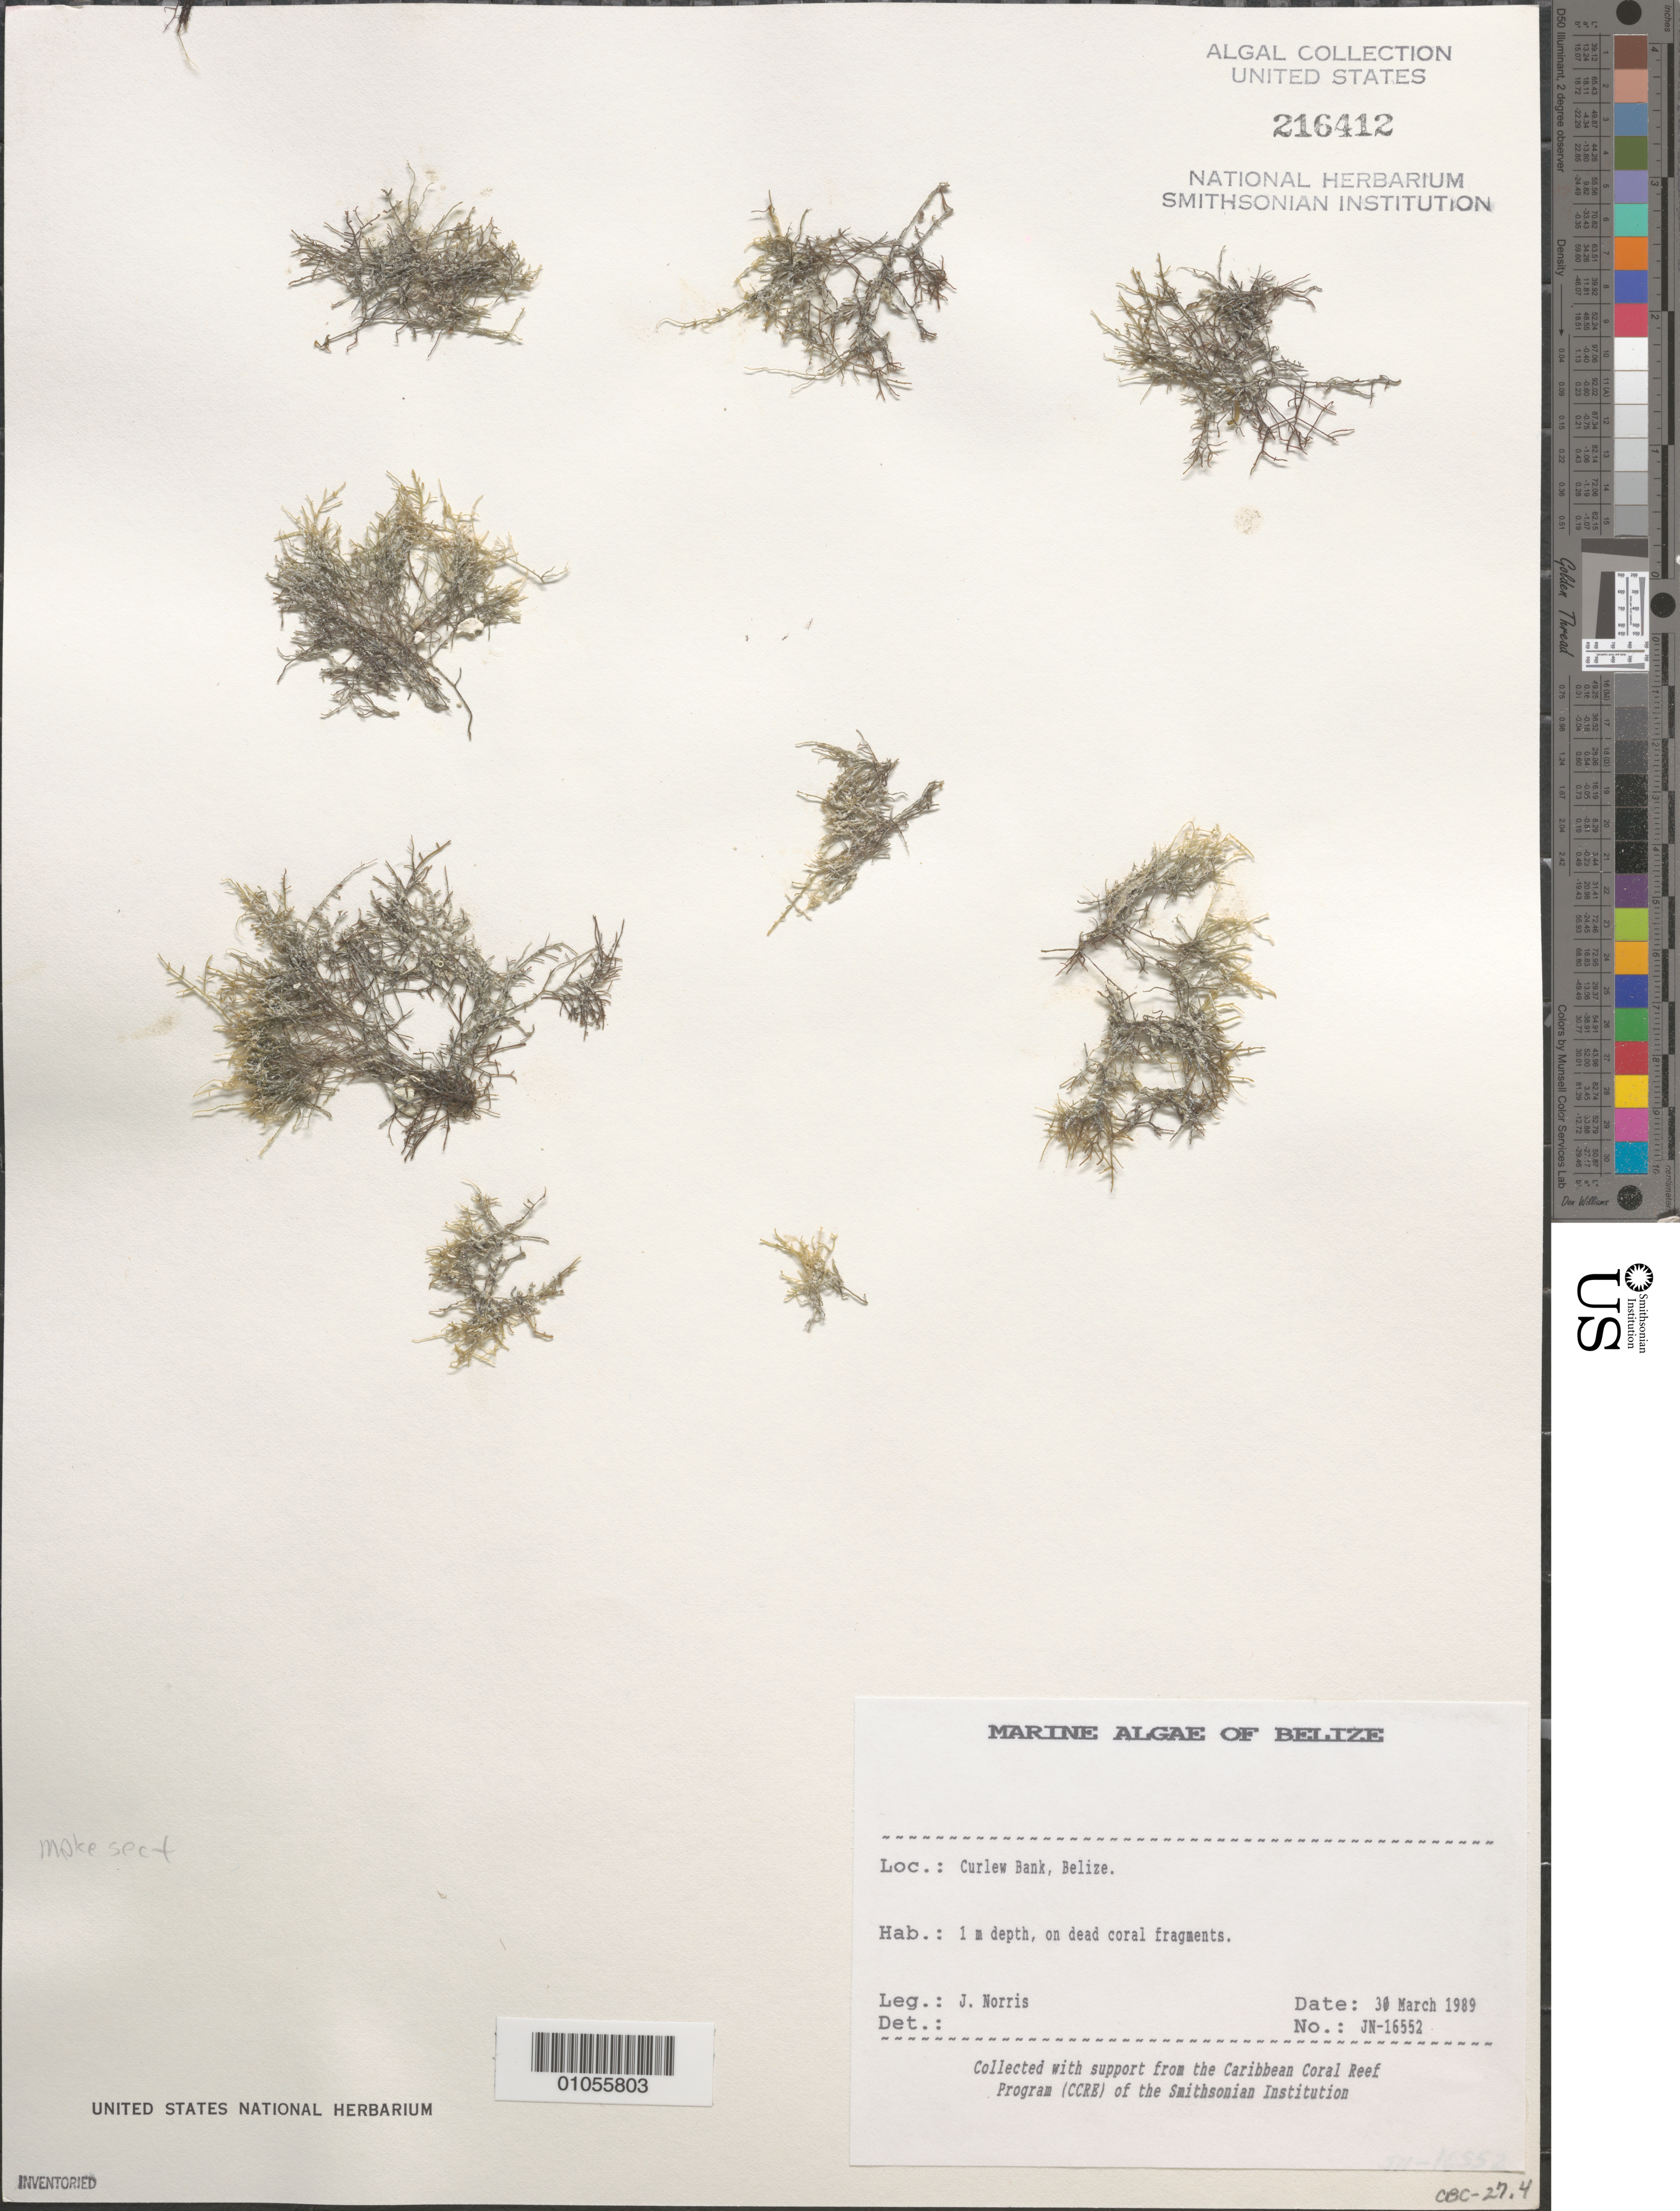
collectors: J. N. Norris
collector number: JN-16552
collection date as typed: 30 Mar 1989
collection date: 1989-03-30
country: Belize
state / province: Stann Creek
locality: Curlew Bank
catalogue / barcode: US 216412